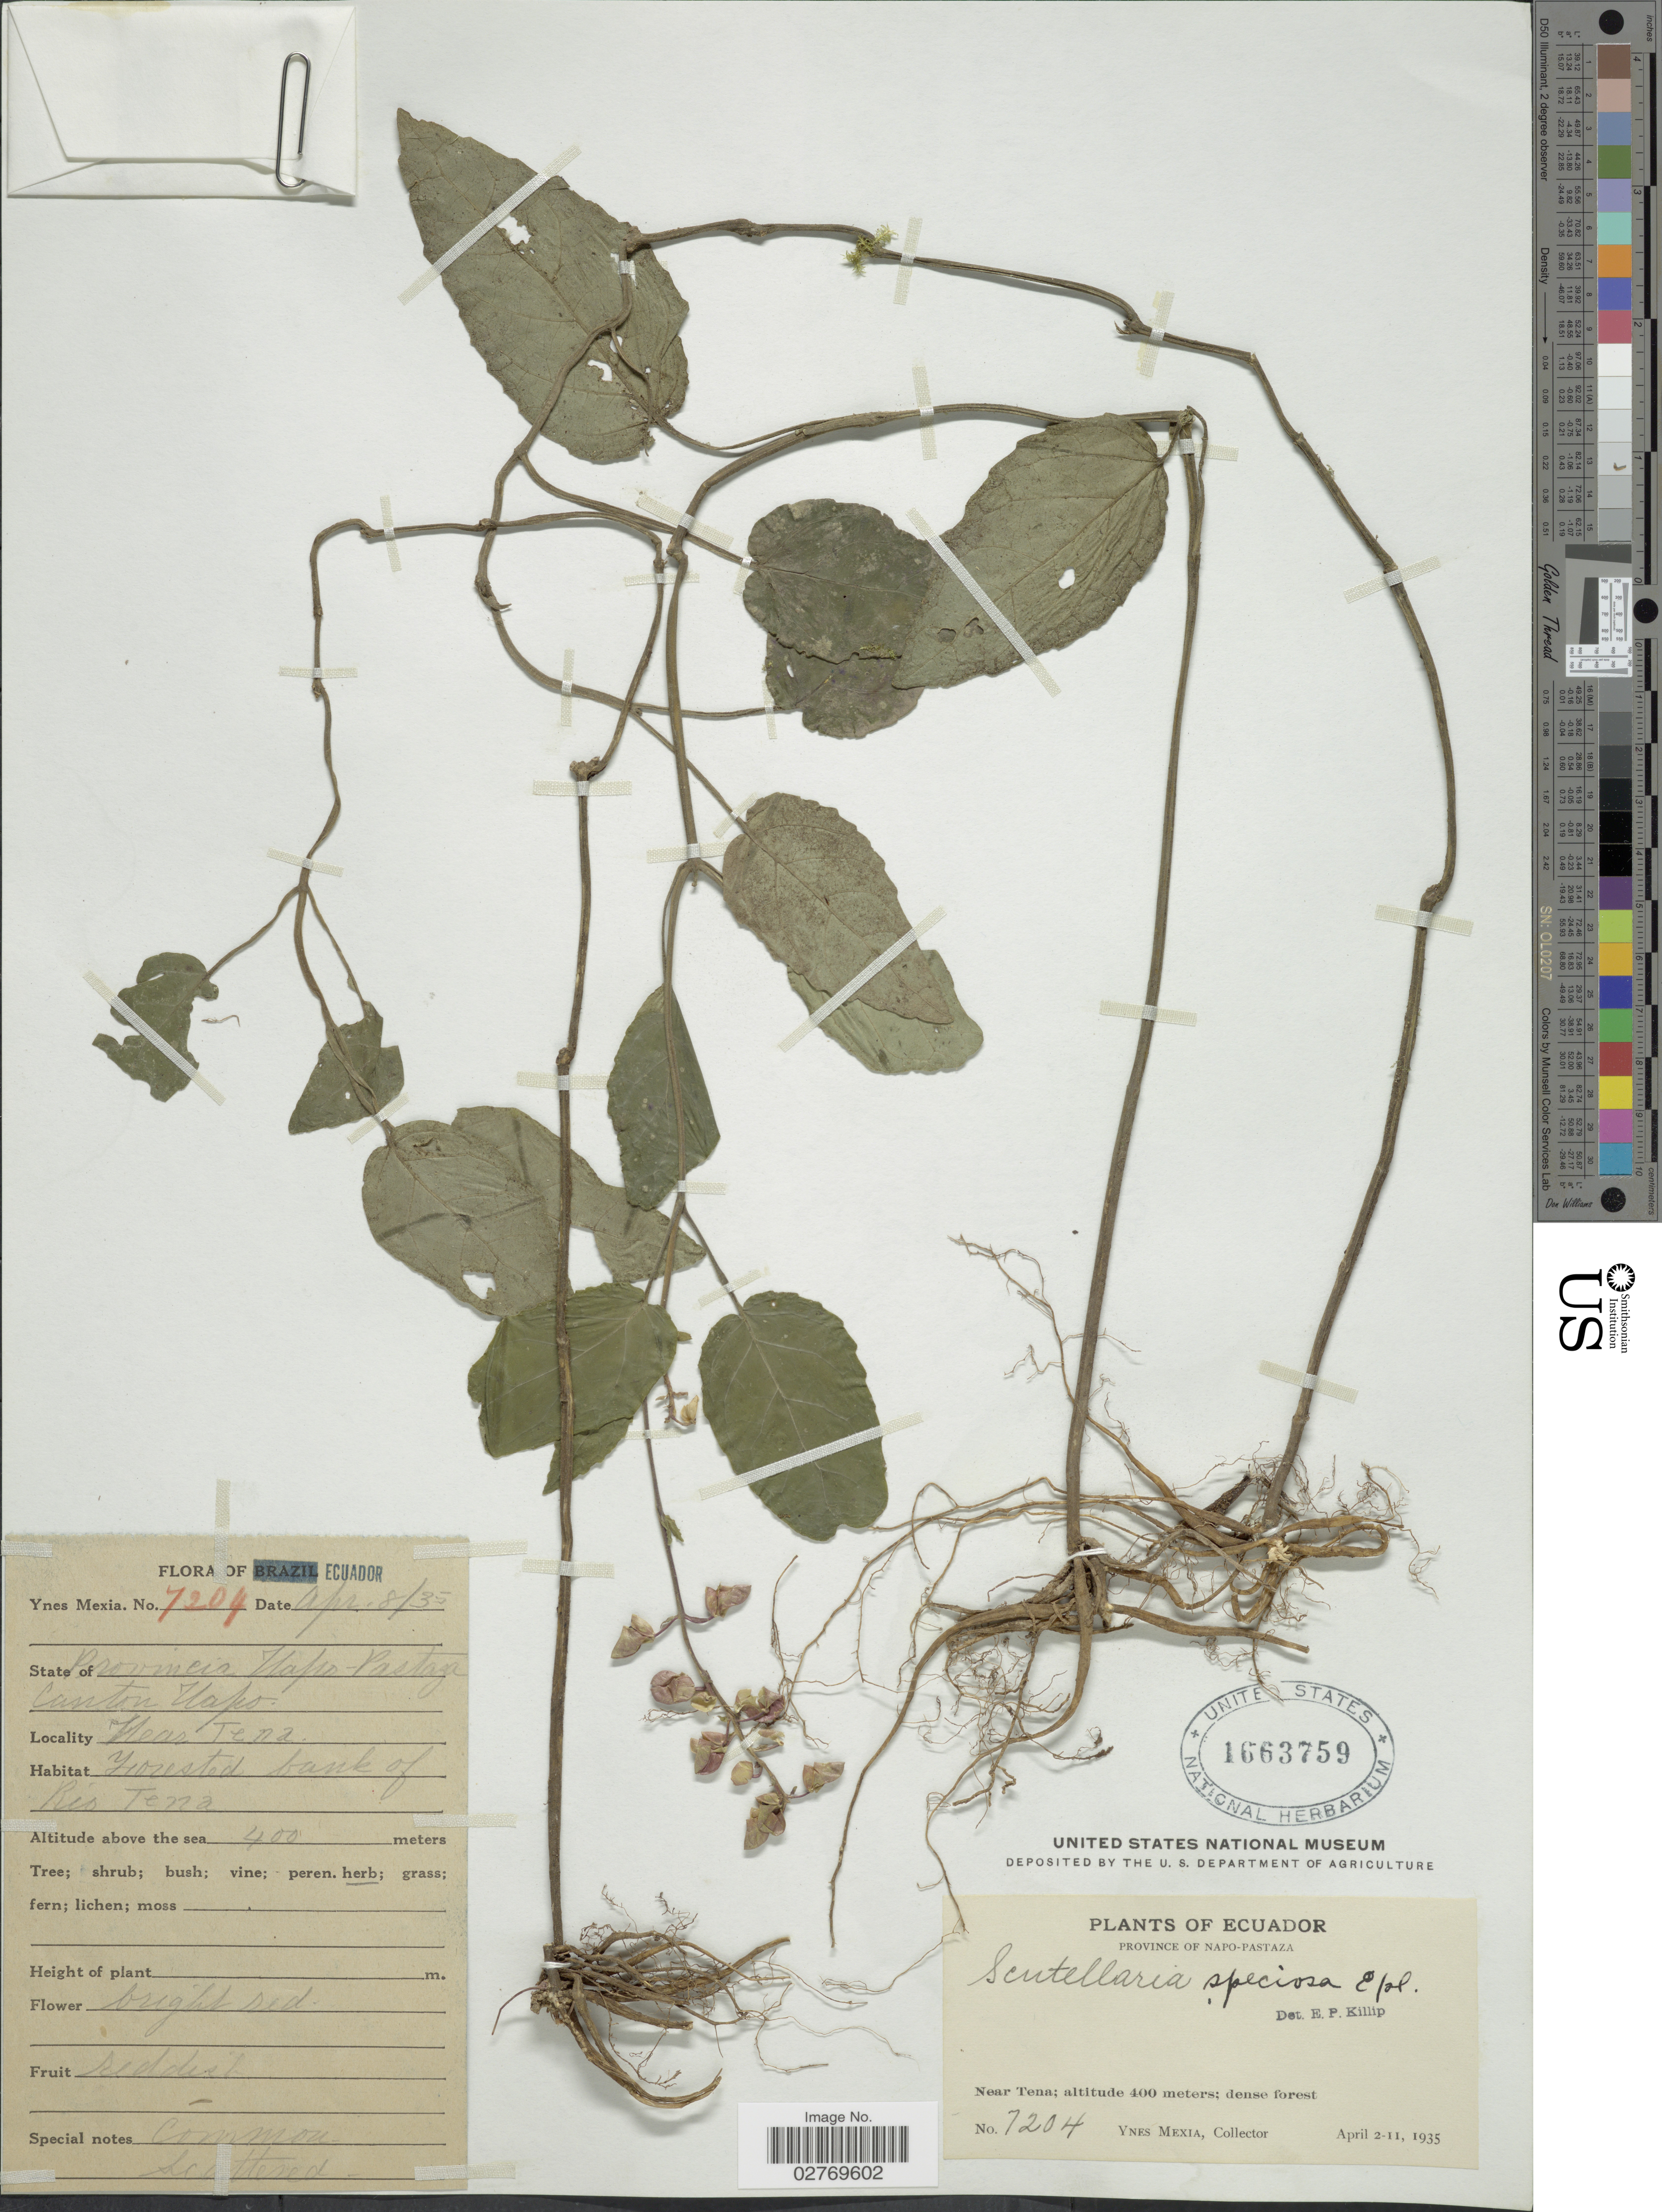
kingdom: Plantae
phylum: Tracheophyta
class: Magnoliopsida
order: Lamiales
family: Lamiaceae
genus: Scutellaria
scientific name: Scutellaria speciosa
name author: Epling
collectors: Y. Mexia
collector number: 7204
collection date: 1935-04-08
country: Ecuador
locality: Province of Napo-Pastaza. Near Tena. Canton Napo. Forested bank of Rio Tena.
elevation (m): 400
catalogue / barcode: US 1663759